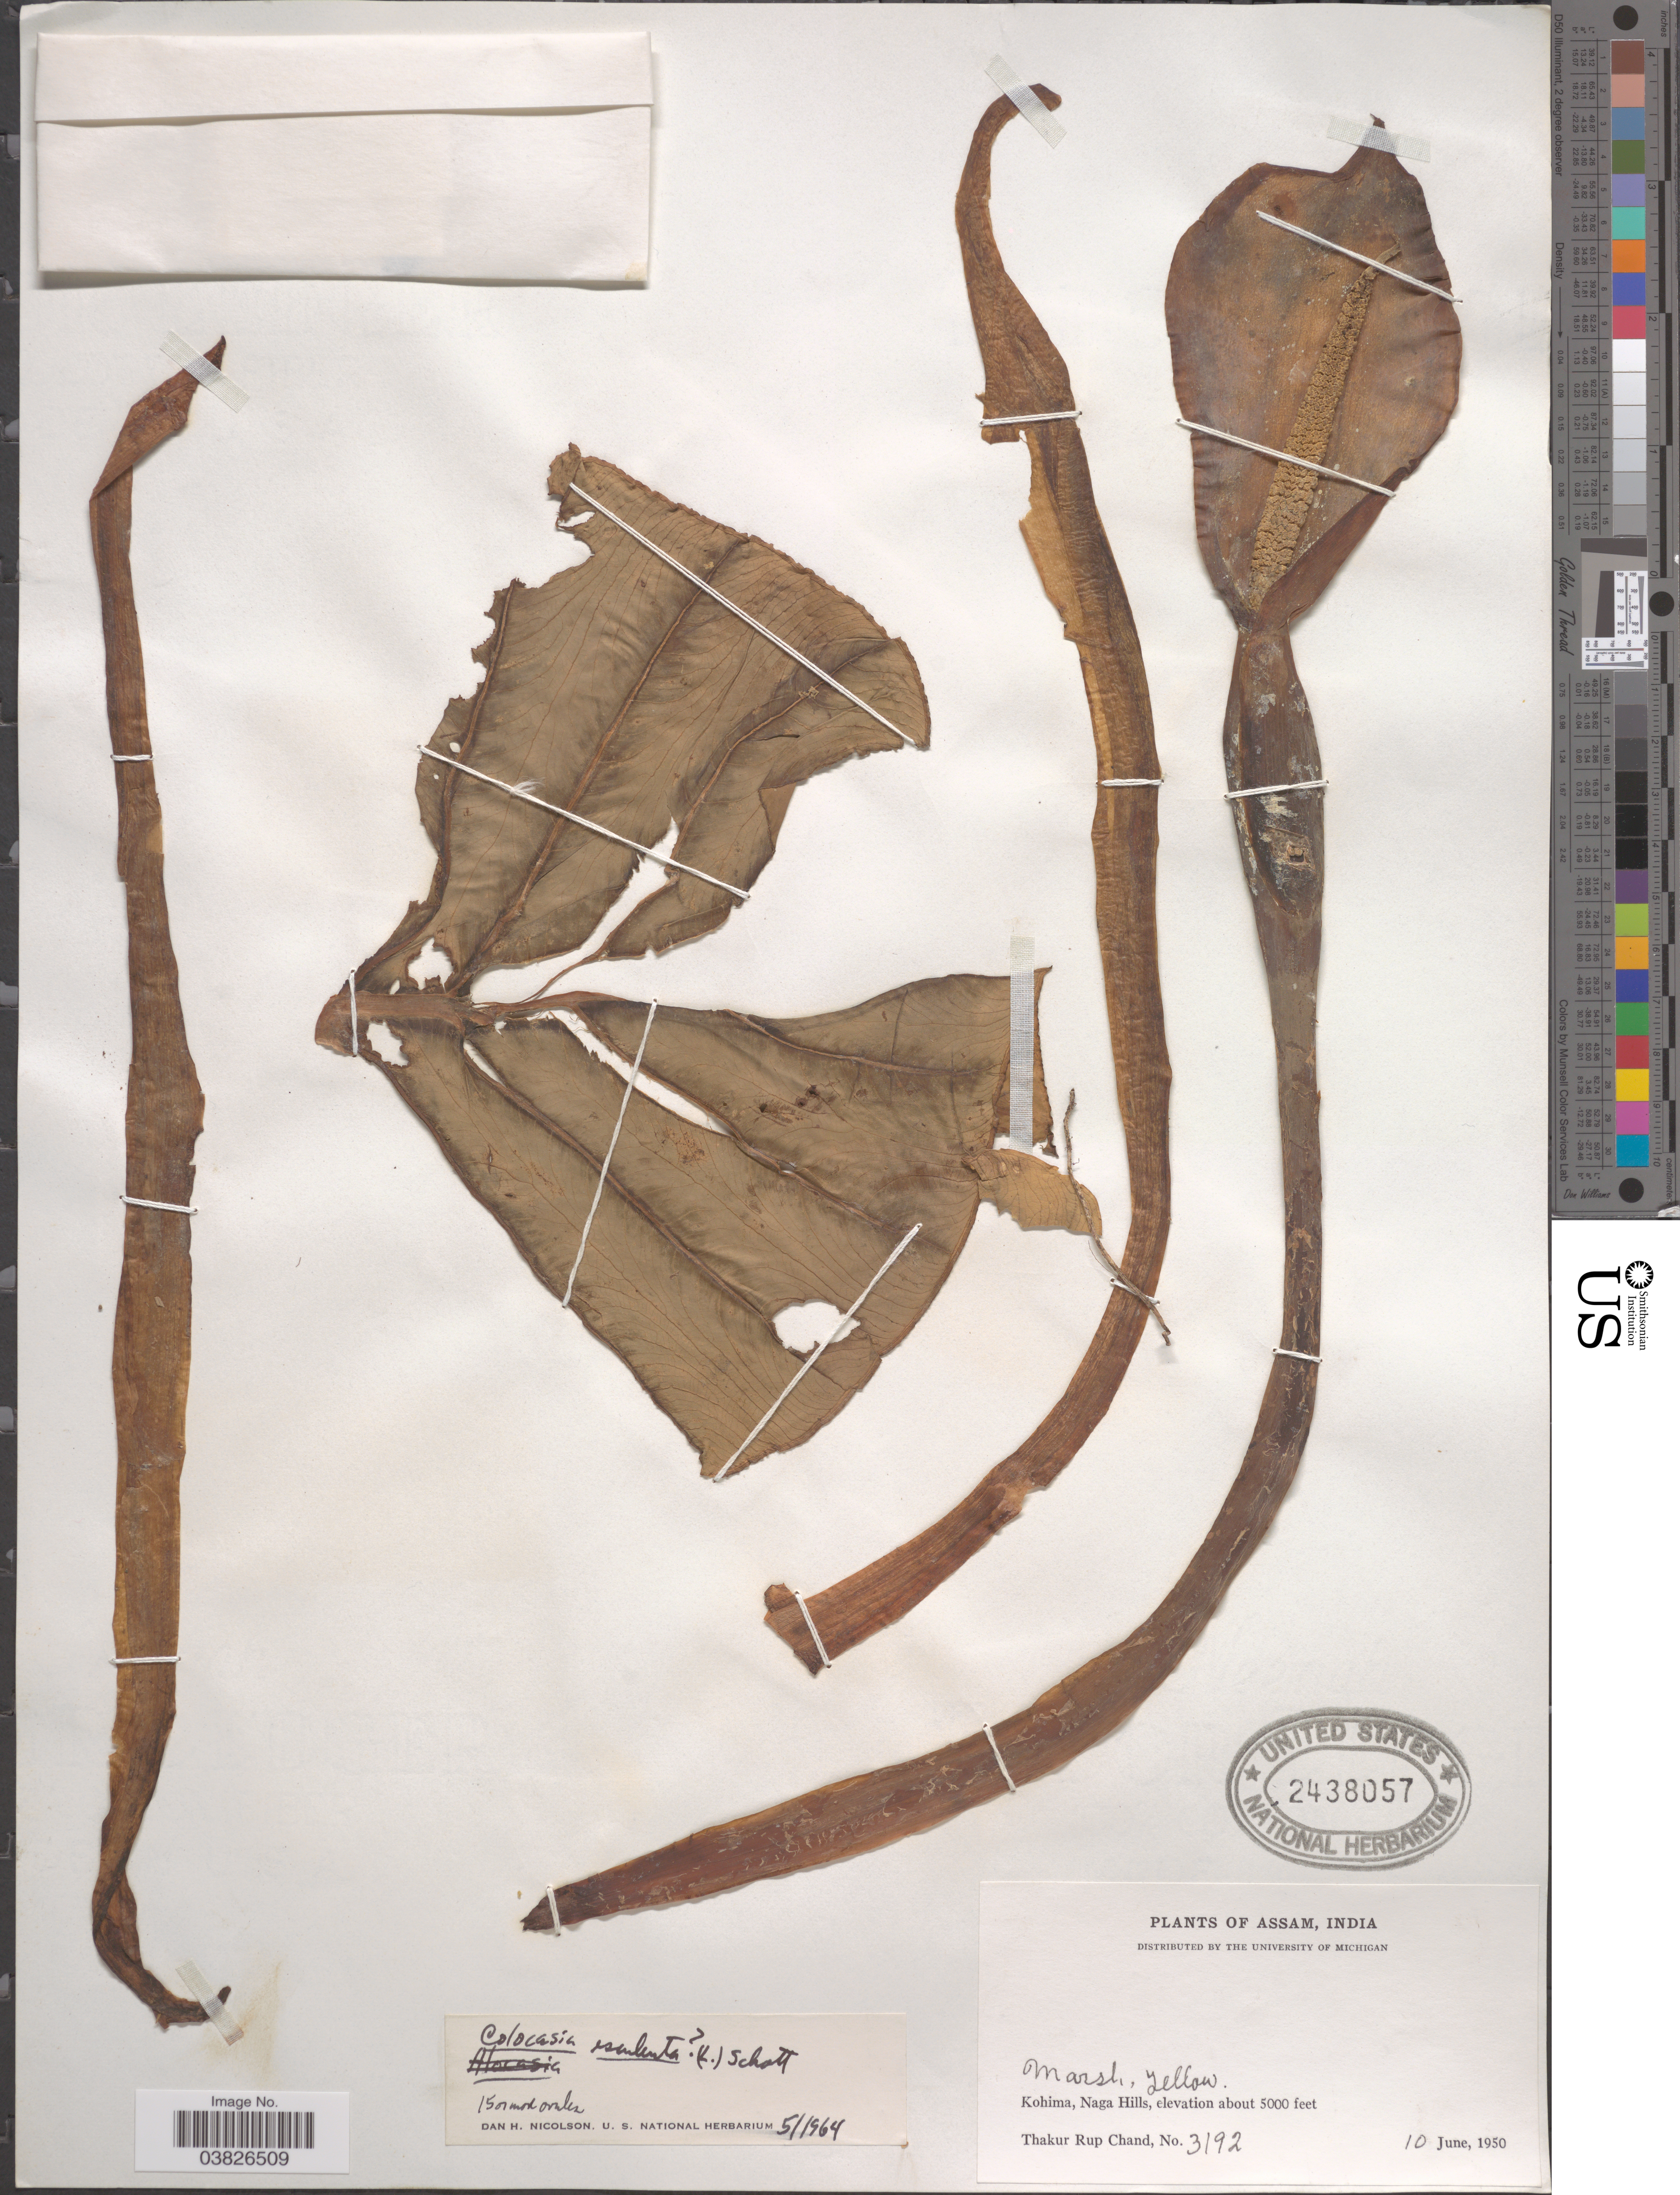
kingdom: Plantae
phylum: Tracheophyta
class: Liliopsida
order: Alismatales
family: Araceae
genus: Colocasia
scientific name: Colocasia esculenta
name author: (L.) Schott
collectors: T. R. Chand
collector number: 3192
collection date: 1950-06-10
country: India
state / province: Nagaland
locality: Kohima, Naga Hills.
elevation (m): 1524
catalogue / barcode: US 2438057